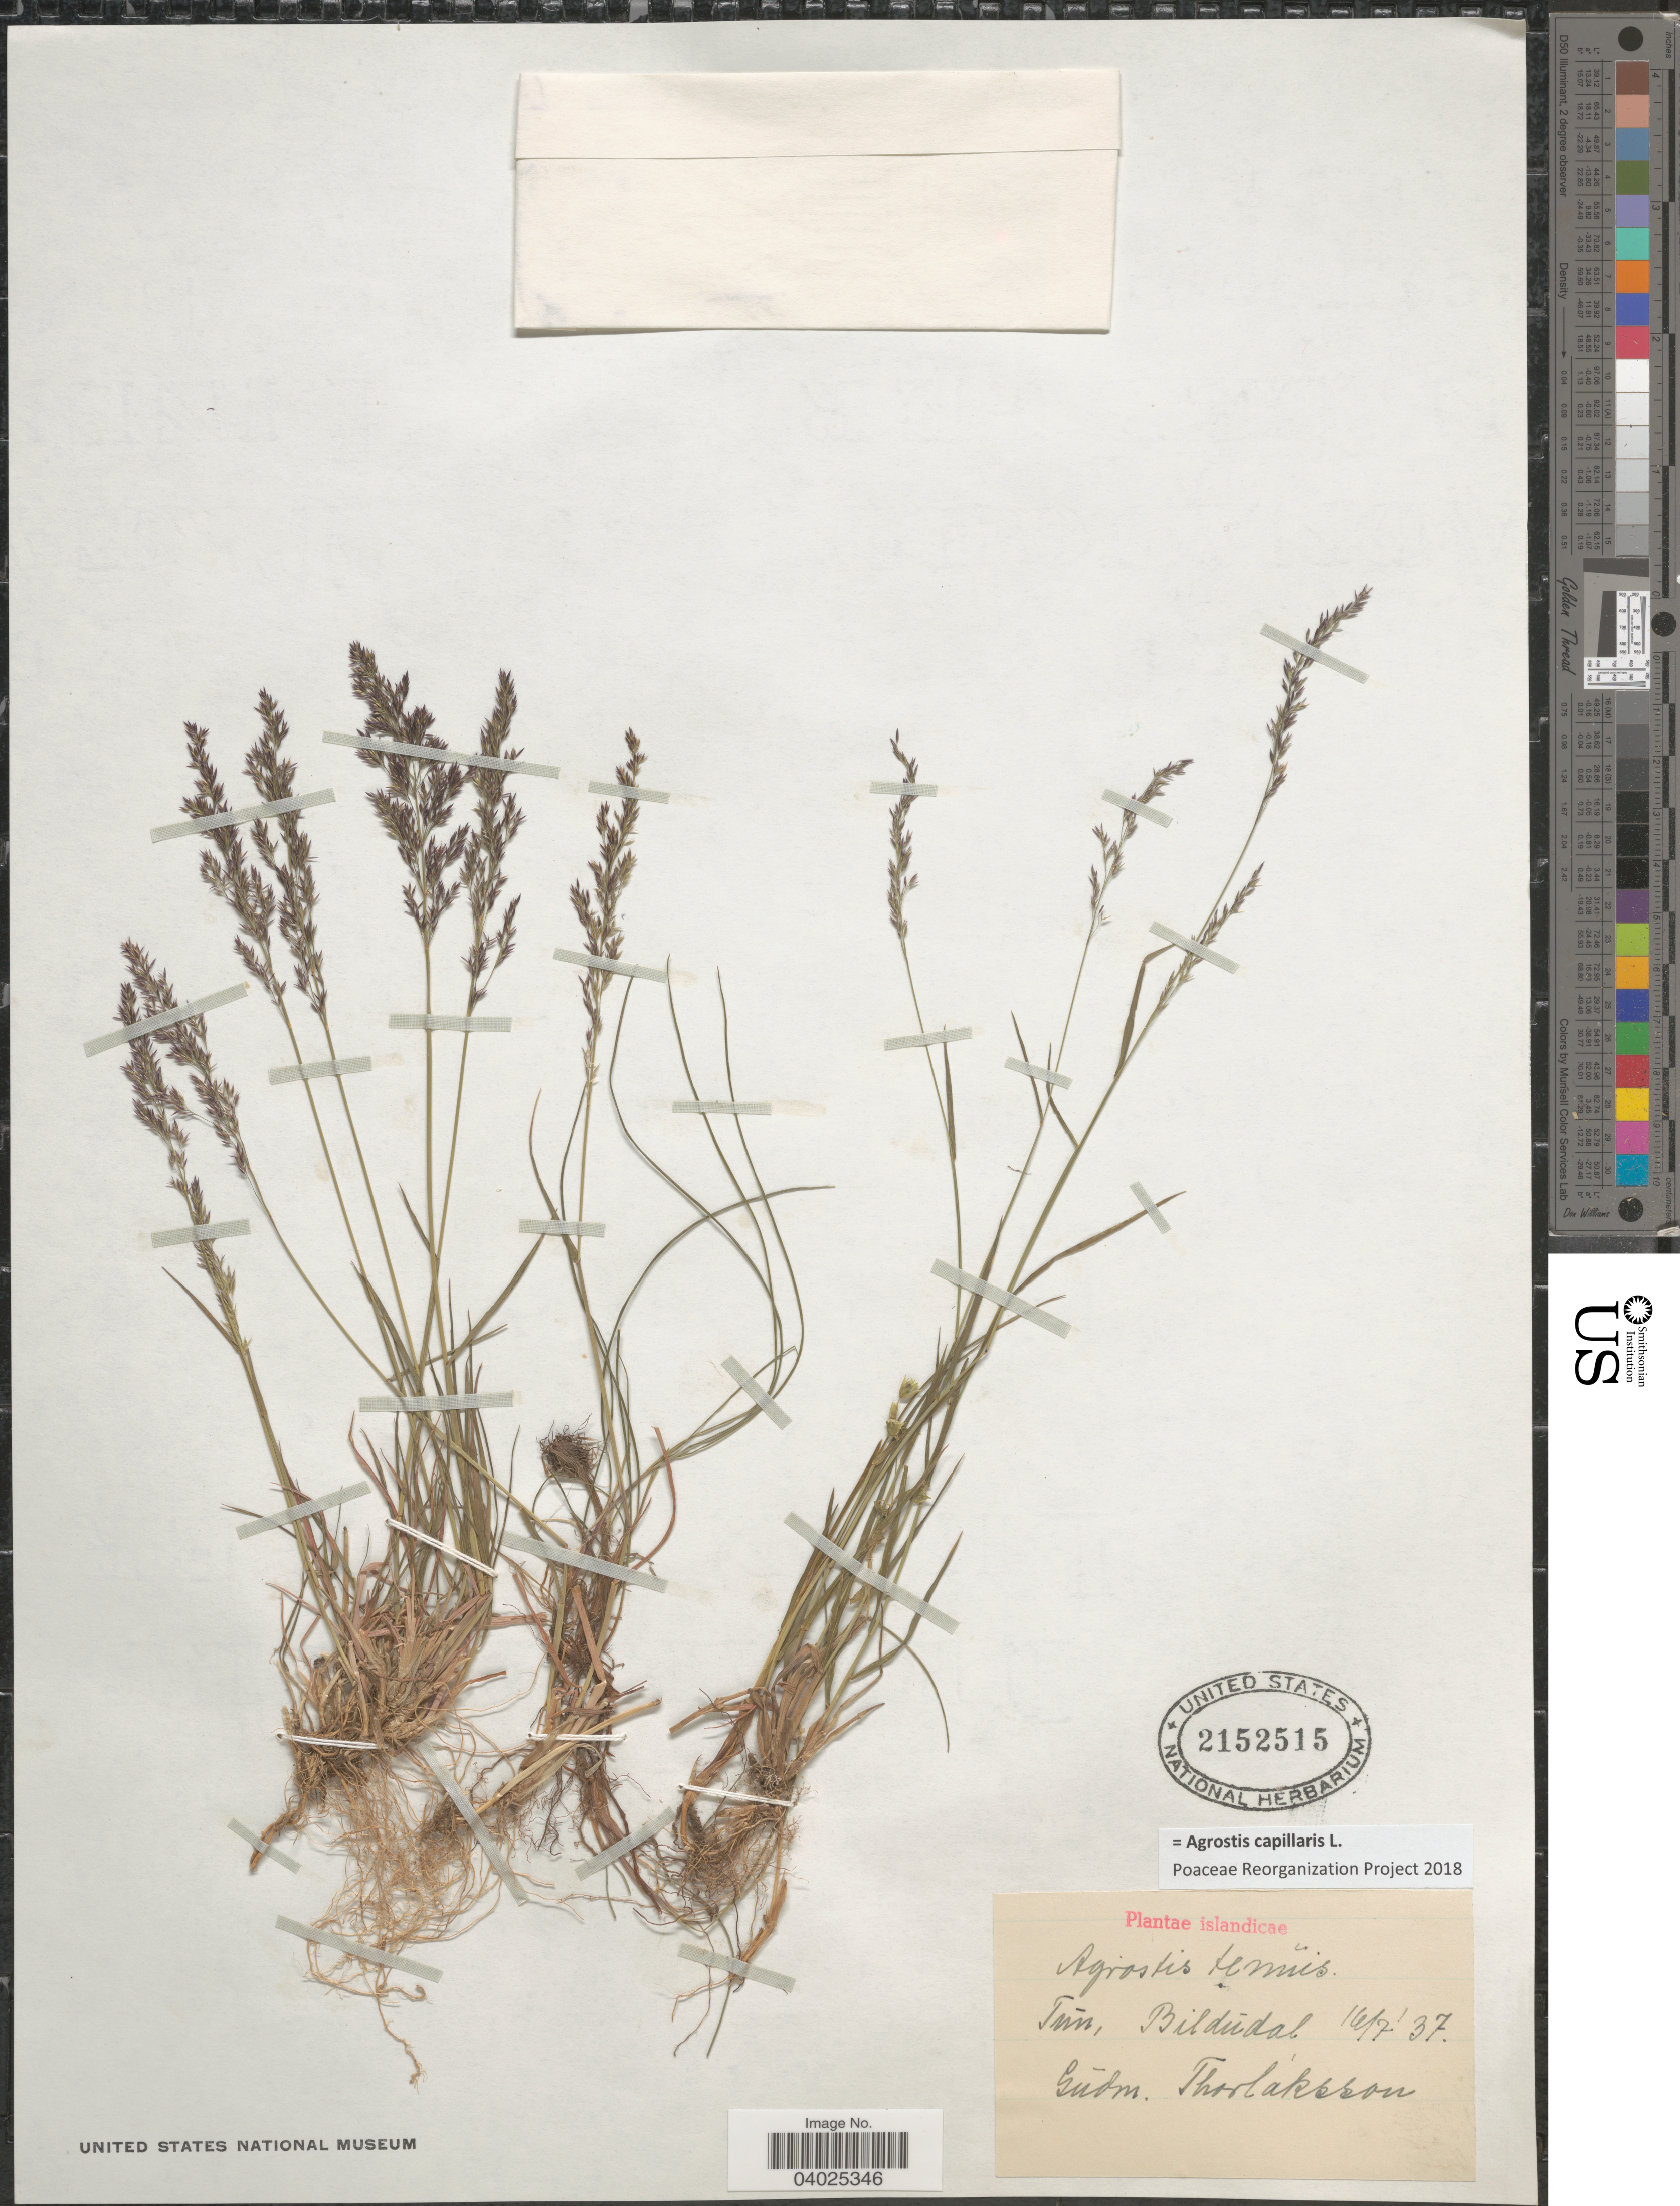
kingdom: Plantae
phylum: Tracheophyta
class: Liliopsida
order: Poales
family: Poaceae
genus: Agrostis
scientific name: Agrostis capillaris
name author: L.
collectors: G. Thorlaksson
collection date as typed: Transcribed d/m/y: 14/7/37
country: Iceland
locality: Islandicae. Tún, Bildúdal.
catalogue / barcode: US 2152515